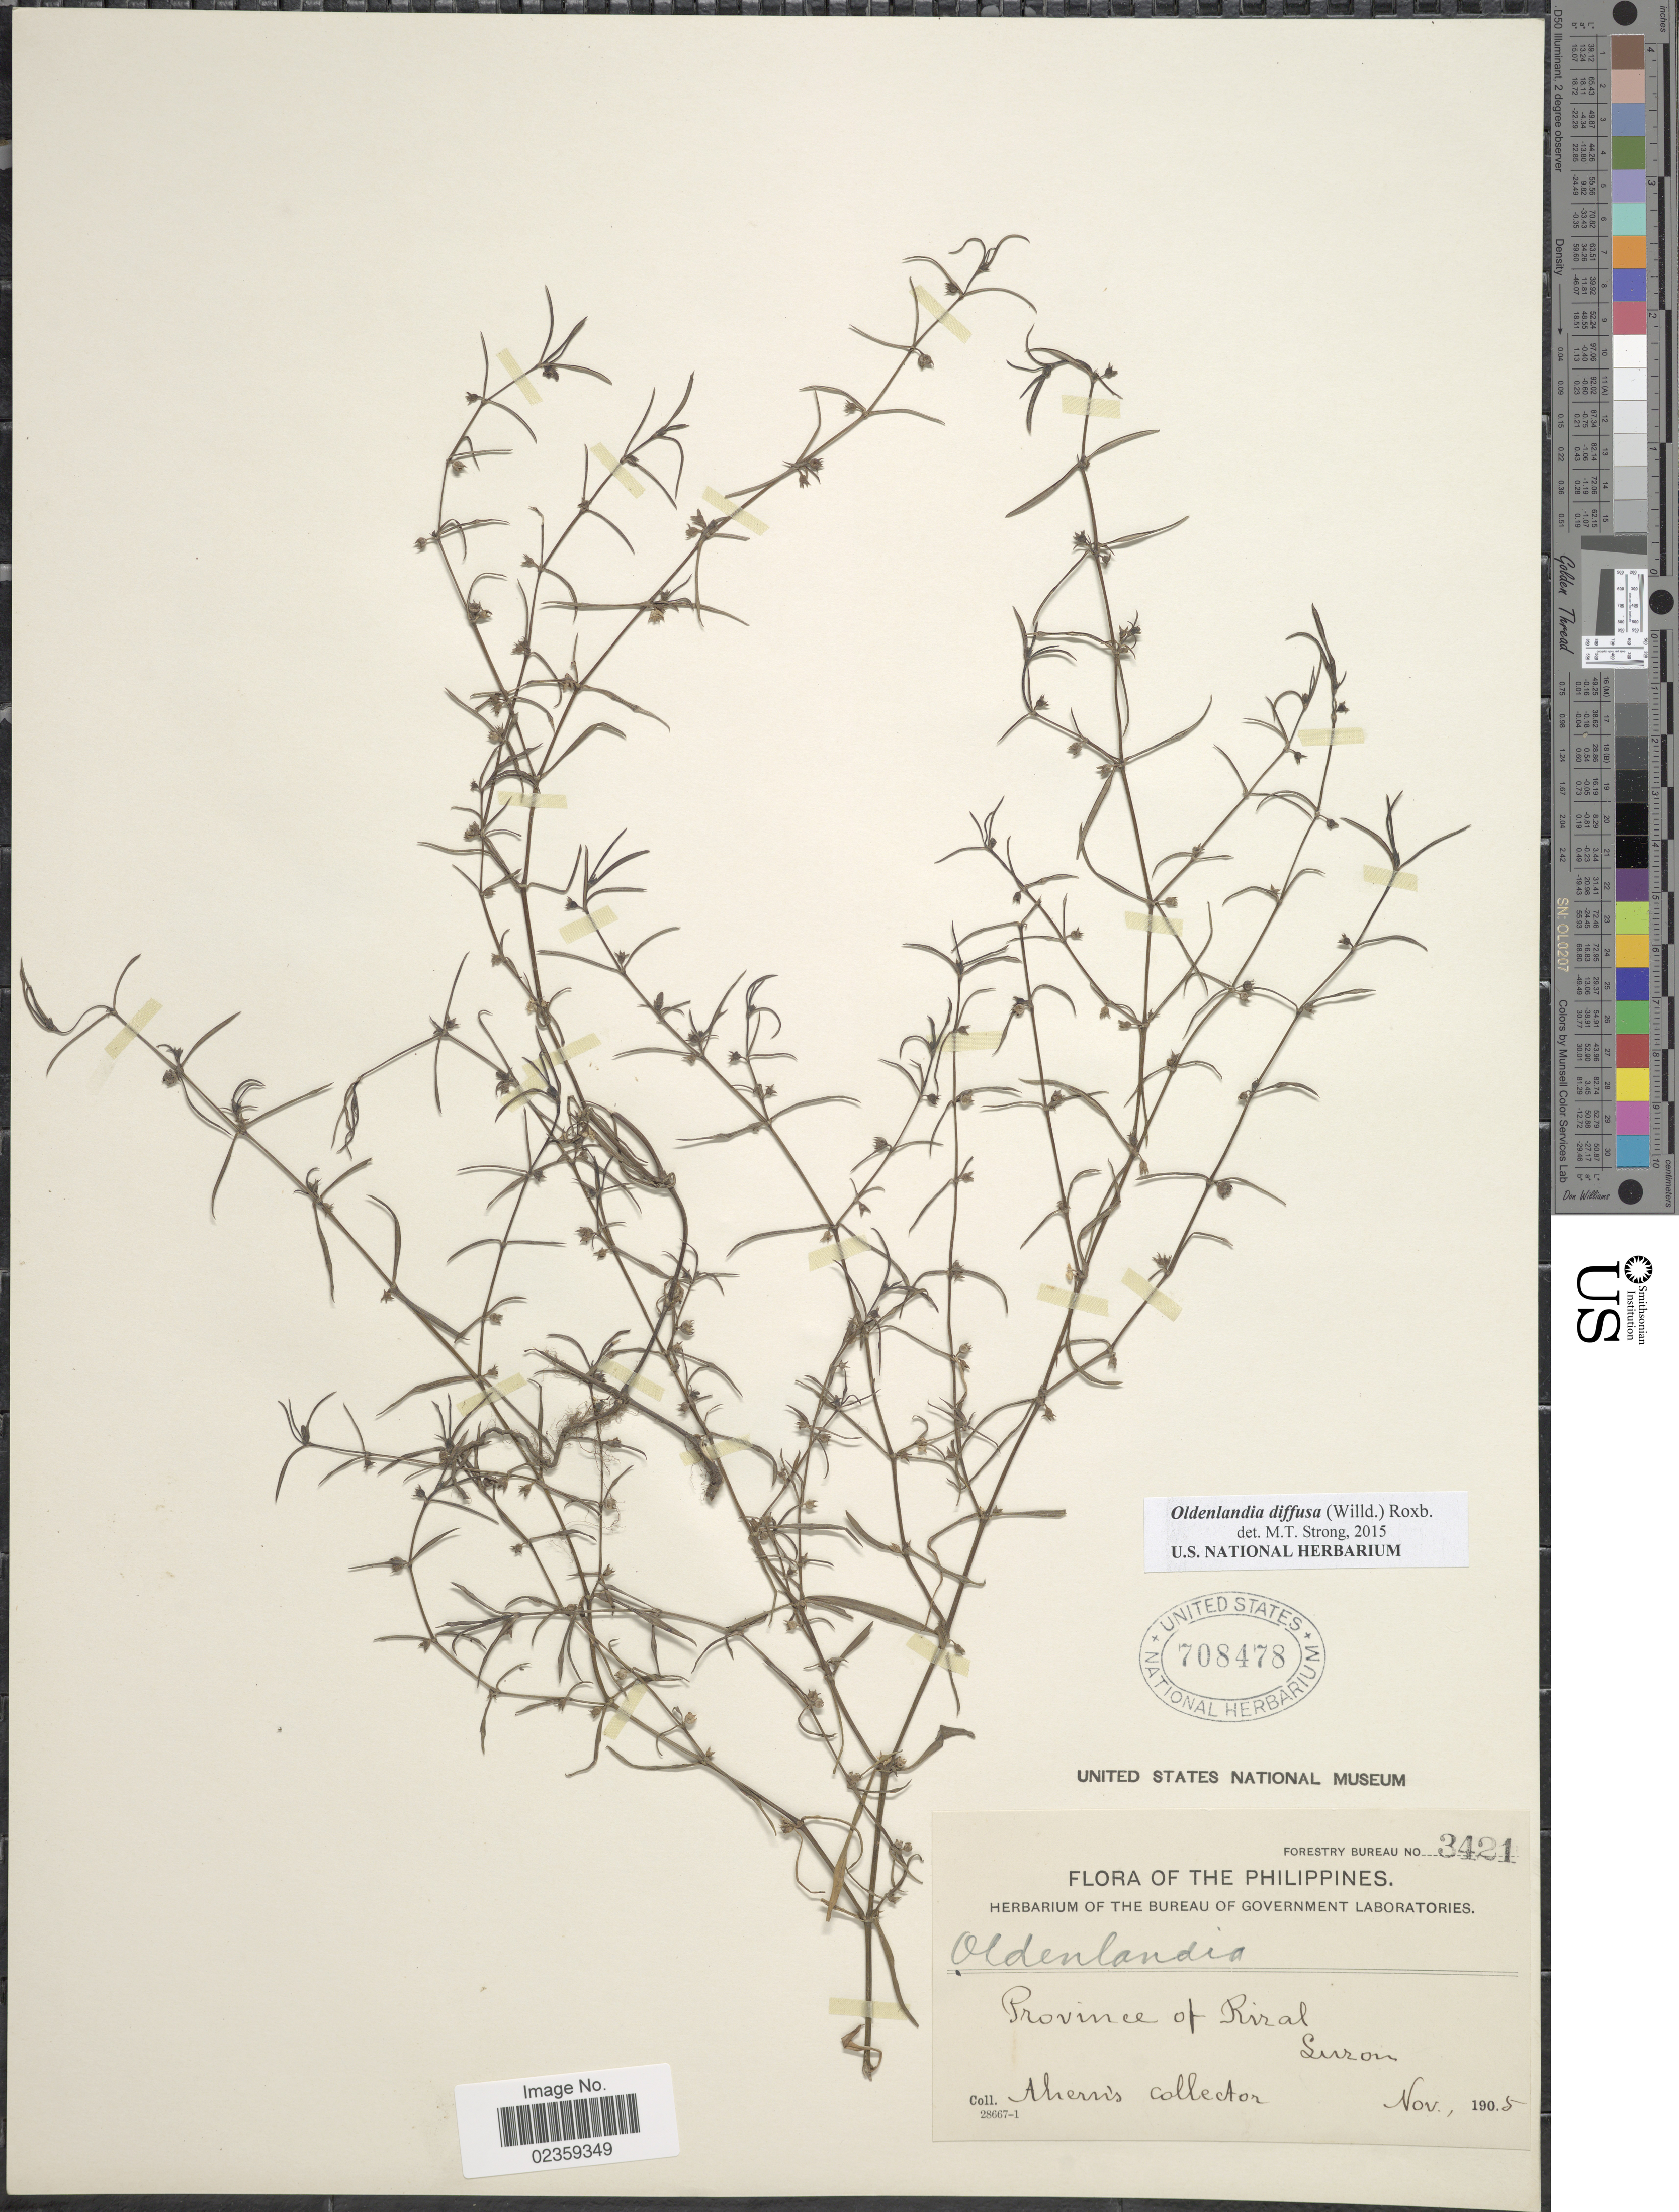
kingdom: Plantae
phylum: Tracheophyta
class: Magnoliopsida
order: Gentianales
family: Rubiaceae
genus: Oldenlandia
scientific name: Oldenlandia diffusa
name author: (Willd.) Roxb.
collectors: Ahern's Collectors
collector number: Forestry Bureau 3421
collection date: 1905-11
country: Philippines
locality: Province of Rizal. Luzon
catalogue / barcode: US 708478